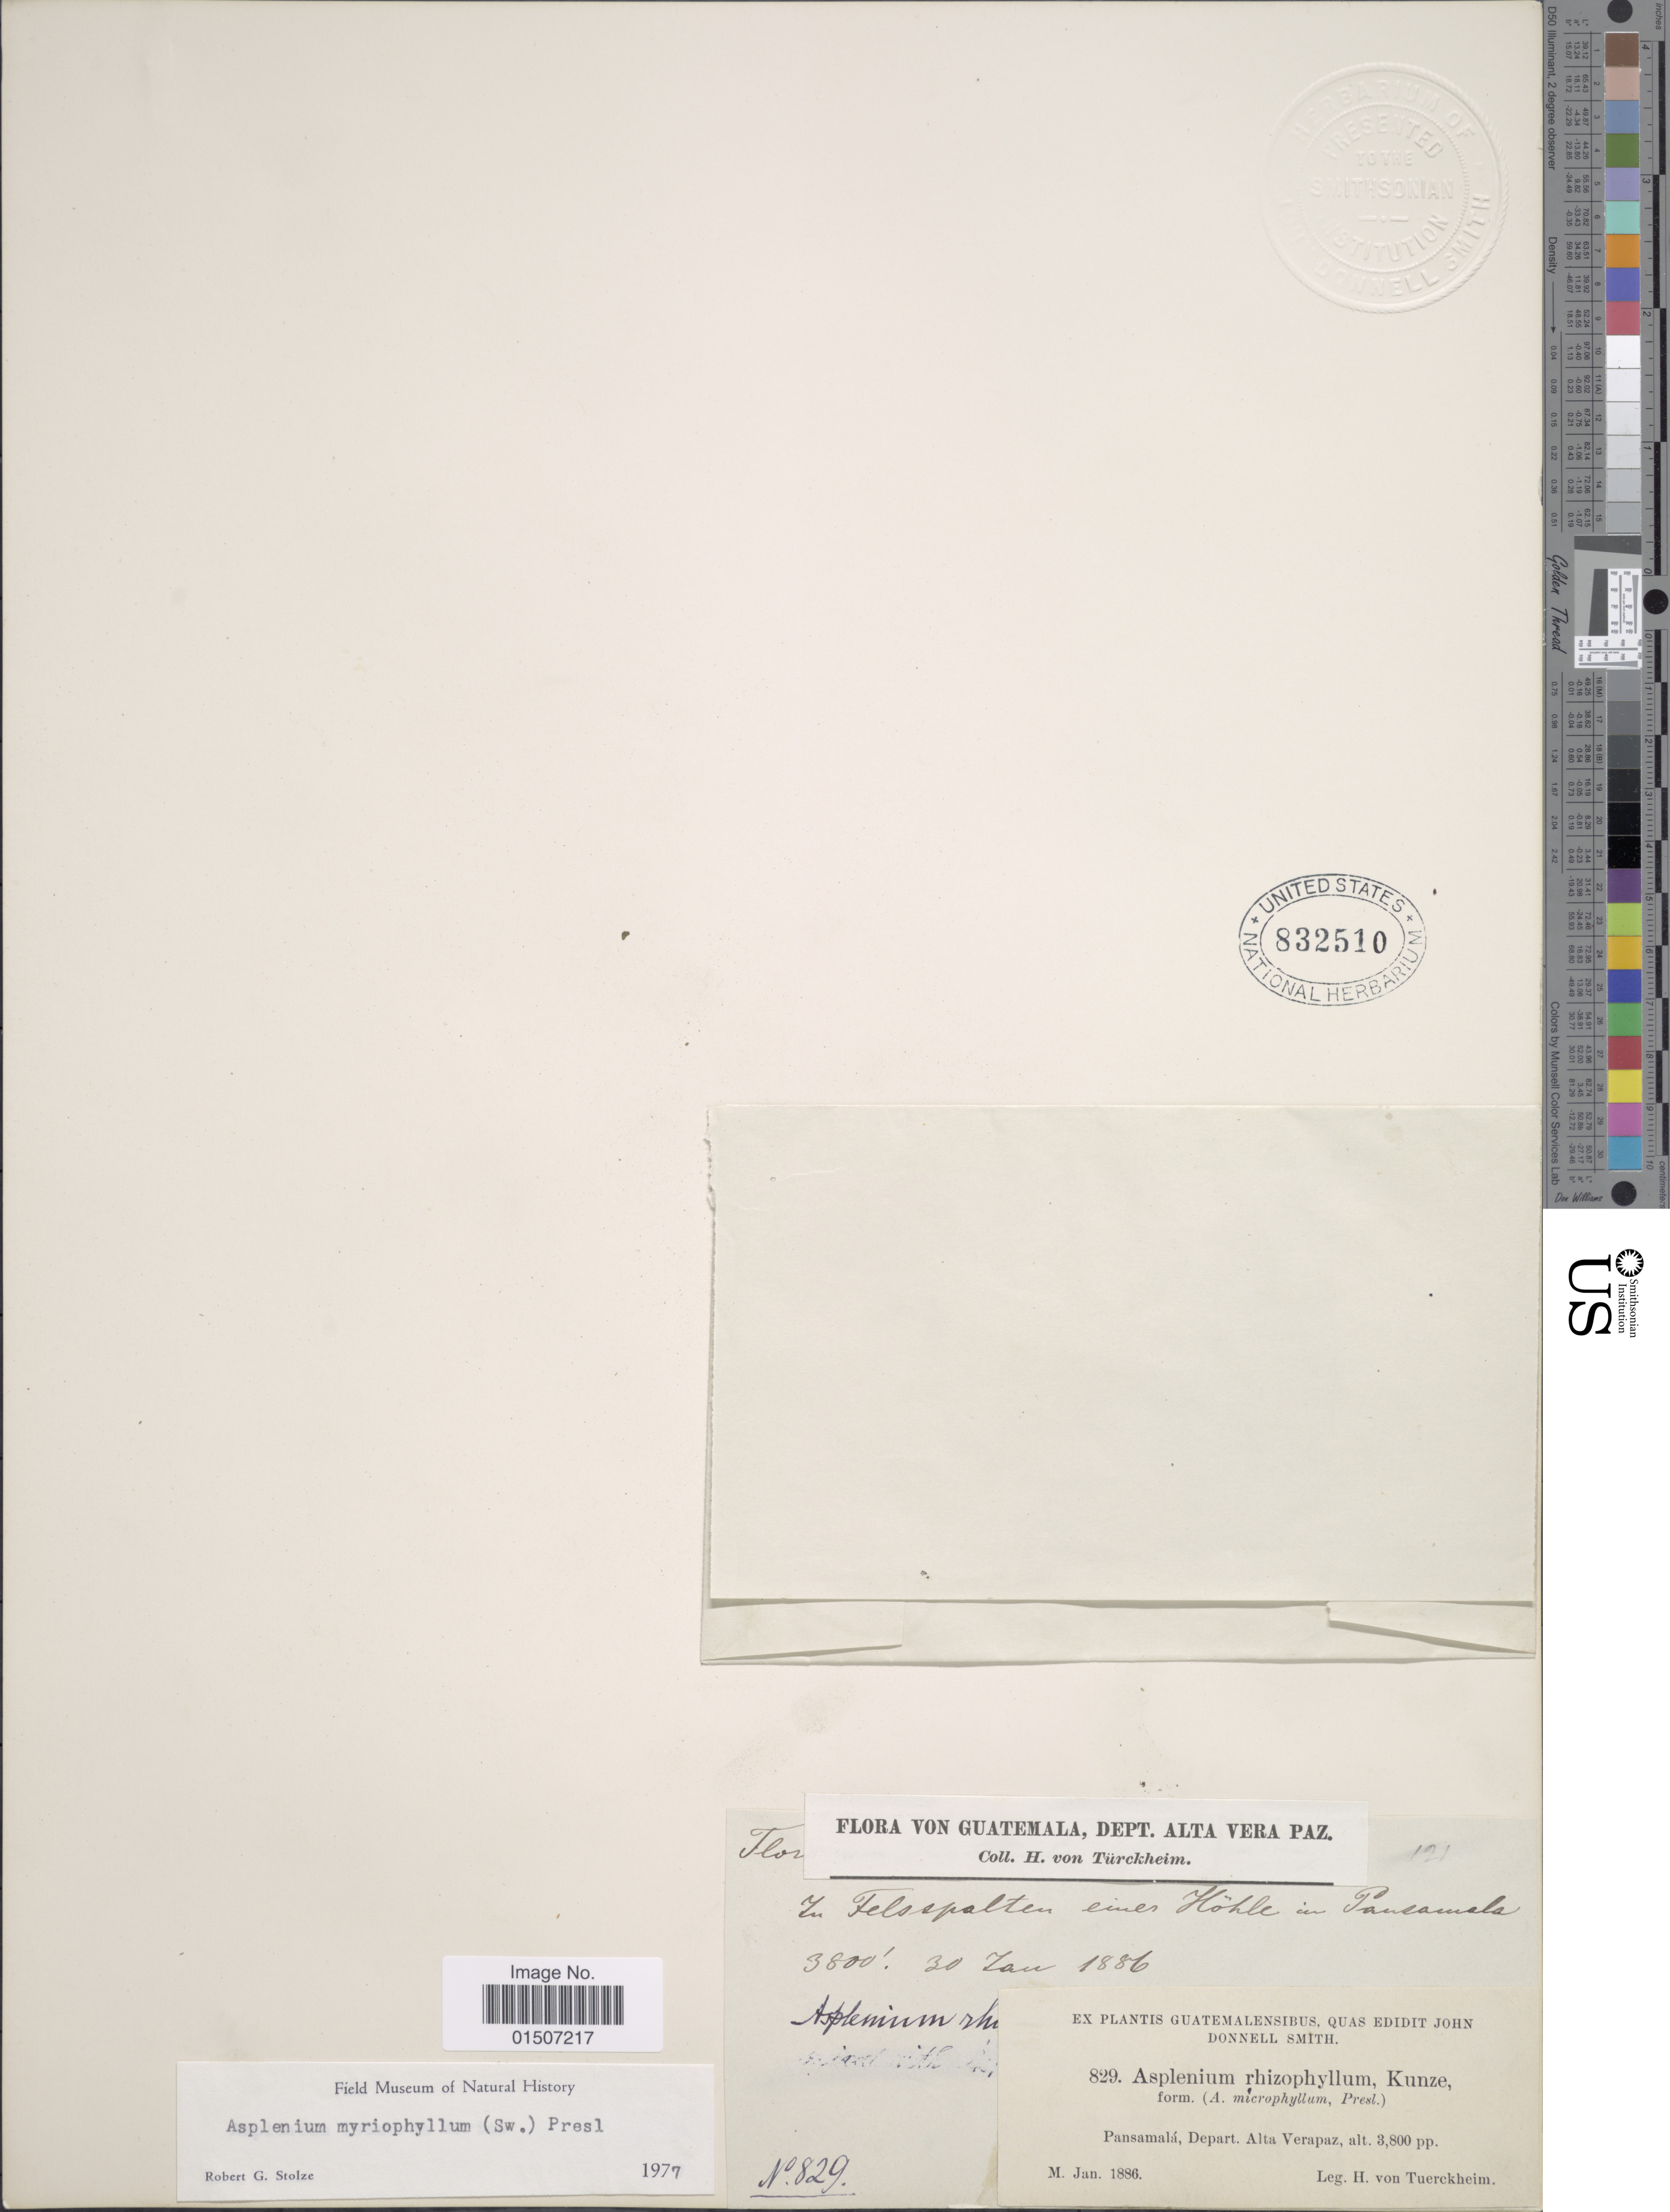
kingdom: Plantae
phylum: Tracheophyta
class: Polypodiopsida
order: Polypodiales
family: Aspleniaceae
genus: Asplenium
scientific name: Asplenium myriophyllum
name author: (Sw.) C. Presl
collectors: H. von Türckheim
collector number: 829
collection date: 1886-01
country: Guatemala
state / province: Alta Verapaz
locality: Pansamalá, Depart Alta Verapaz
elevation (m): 1158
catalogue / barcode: US 832510